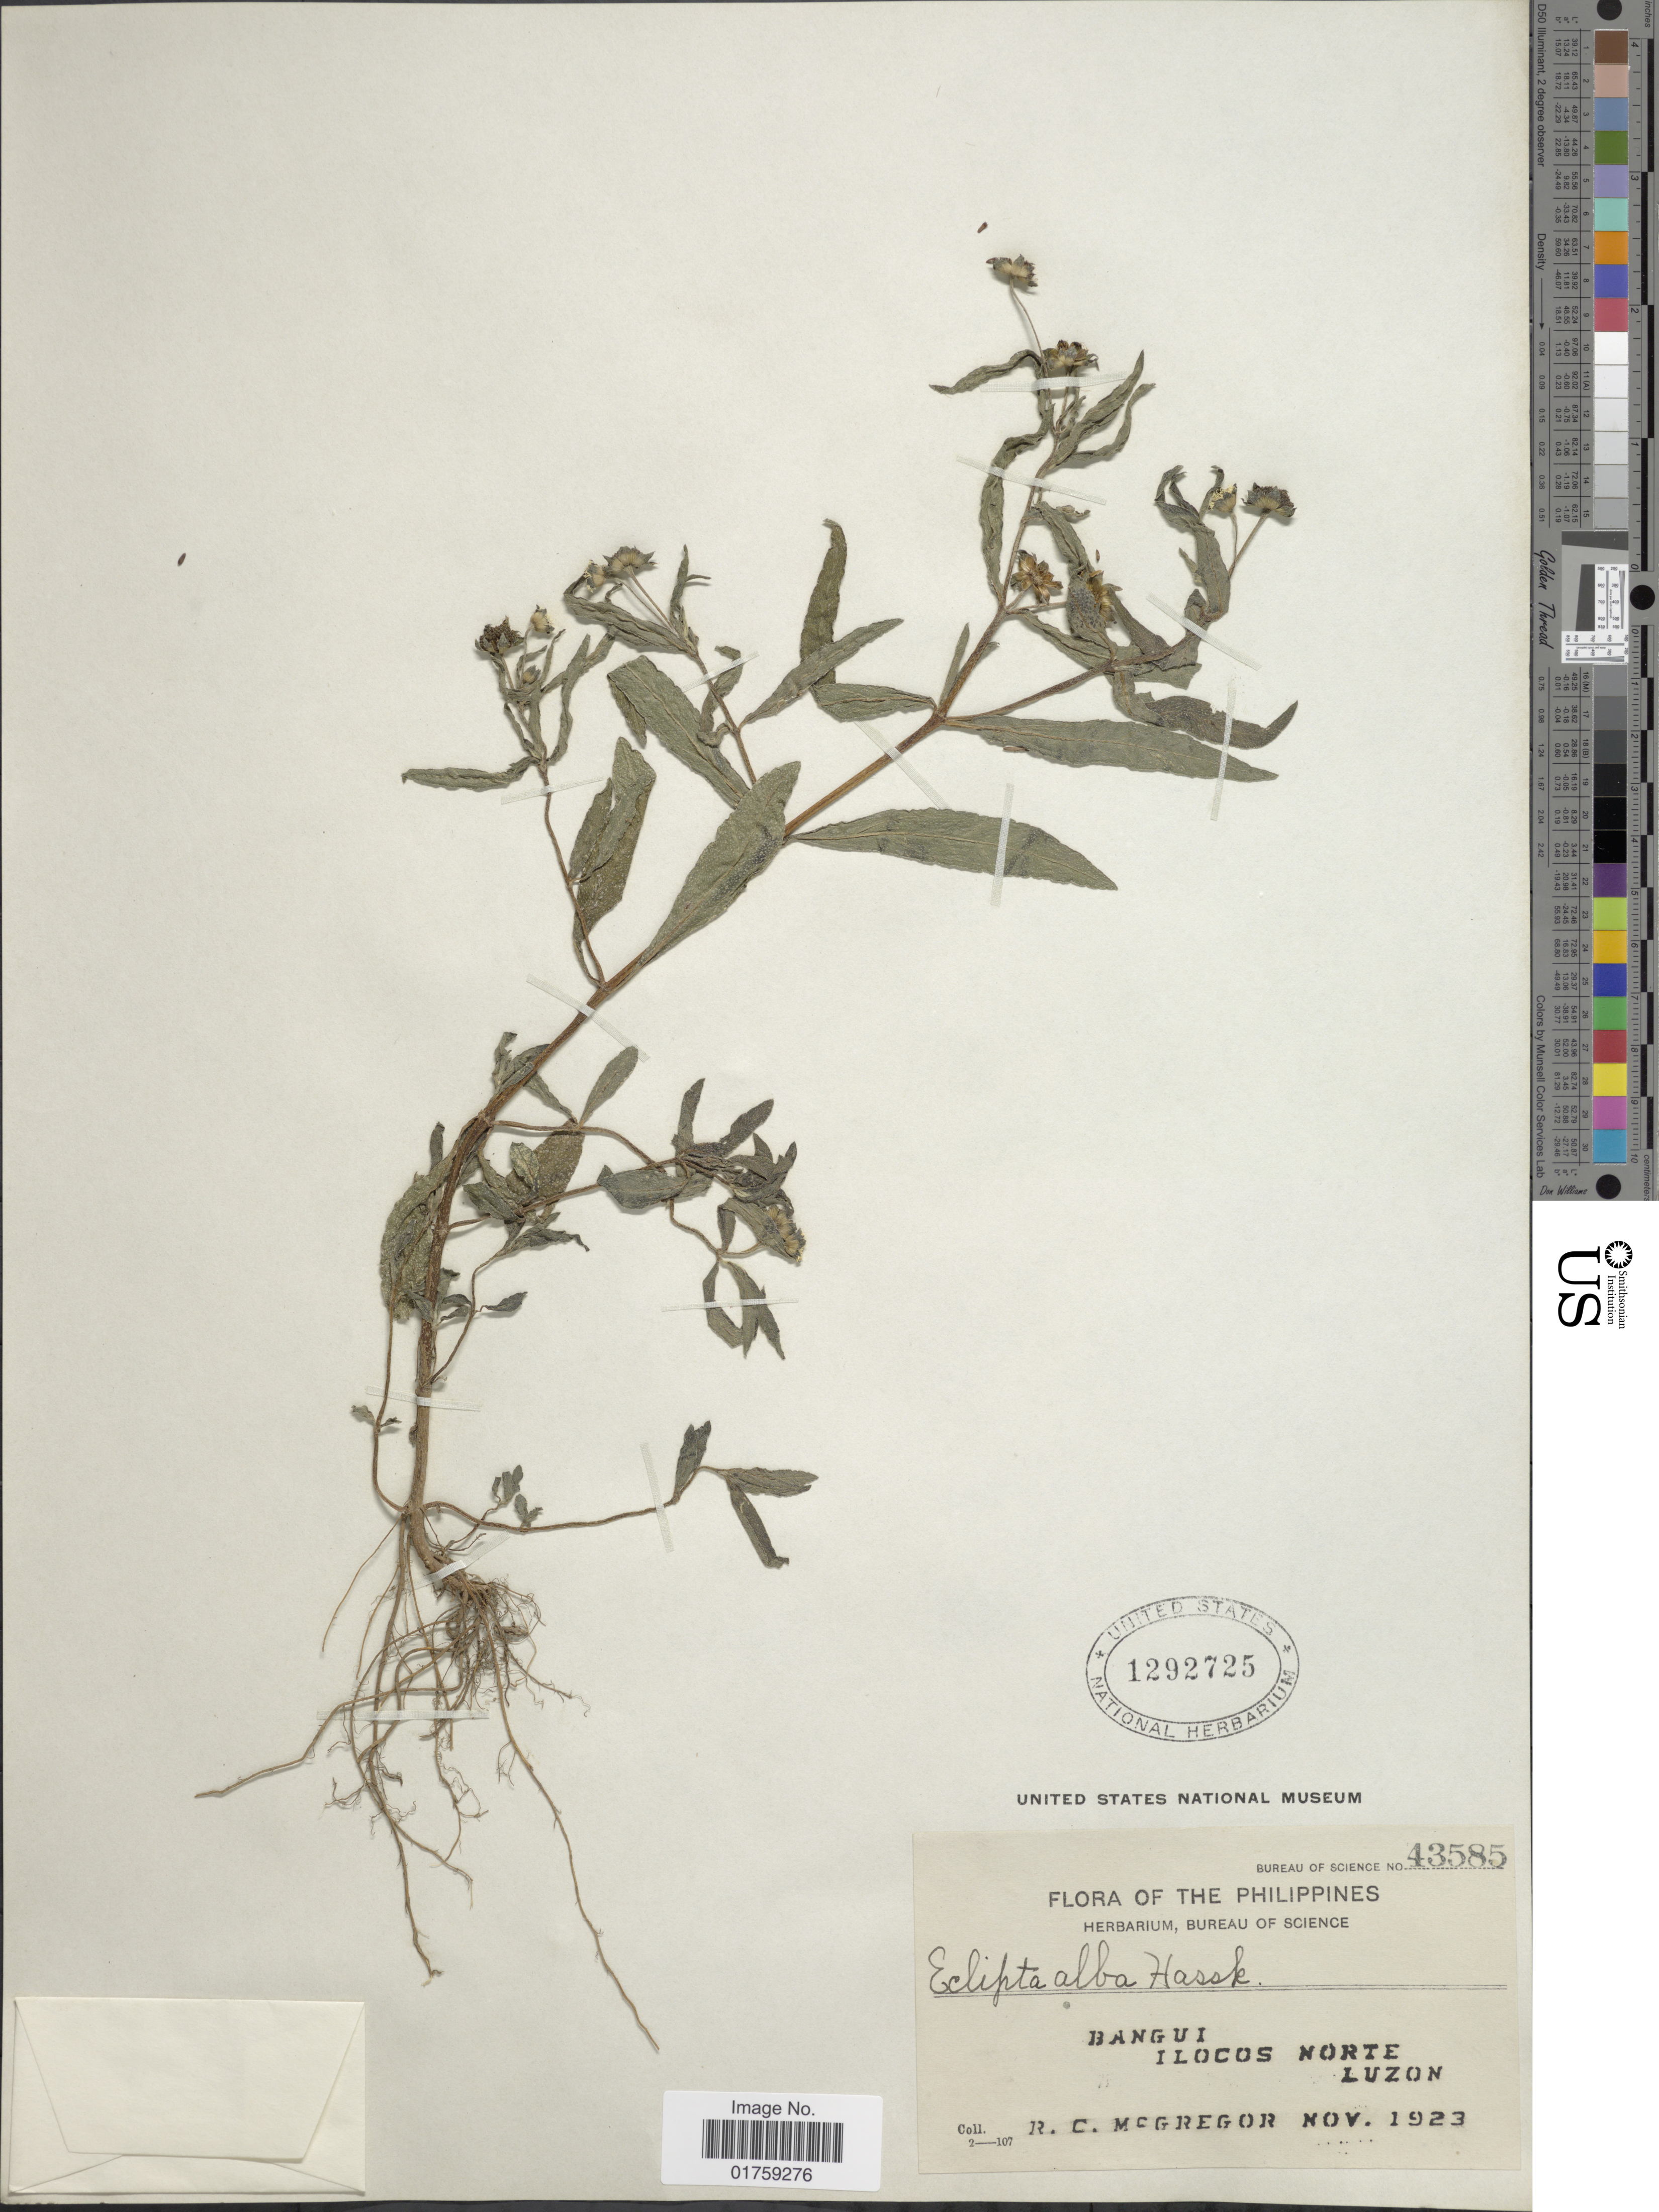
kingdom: Plantae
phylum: Tracheophyta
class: Magnoliopsida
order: Asterales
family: Asteraceae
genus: Eclipta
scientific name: Eclipta alba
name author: (L.) Hassk.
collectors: R. C. McGregor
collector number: Bureau of Science 43585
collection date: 1923-11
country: Philippines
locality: Bangui Ilocos Norte Luzon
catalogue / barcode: US 129725